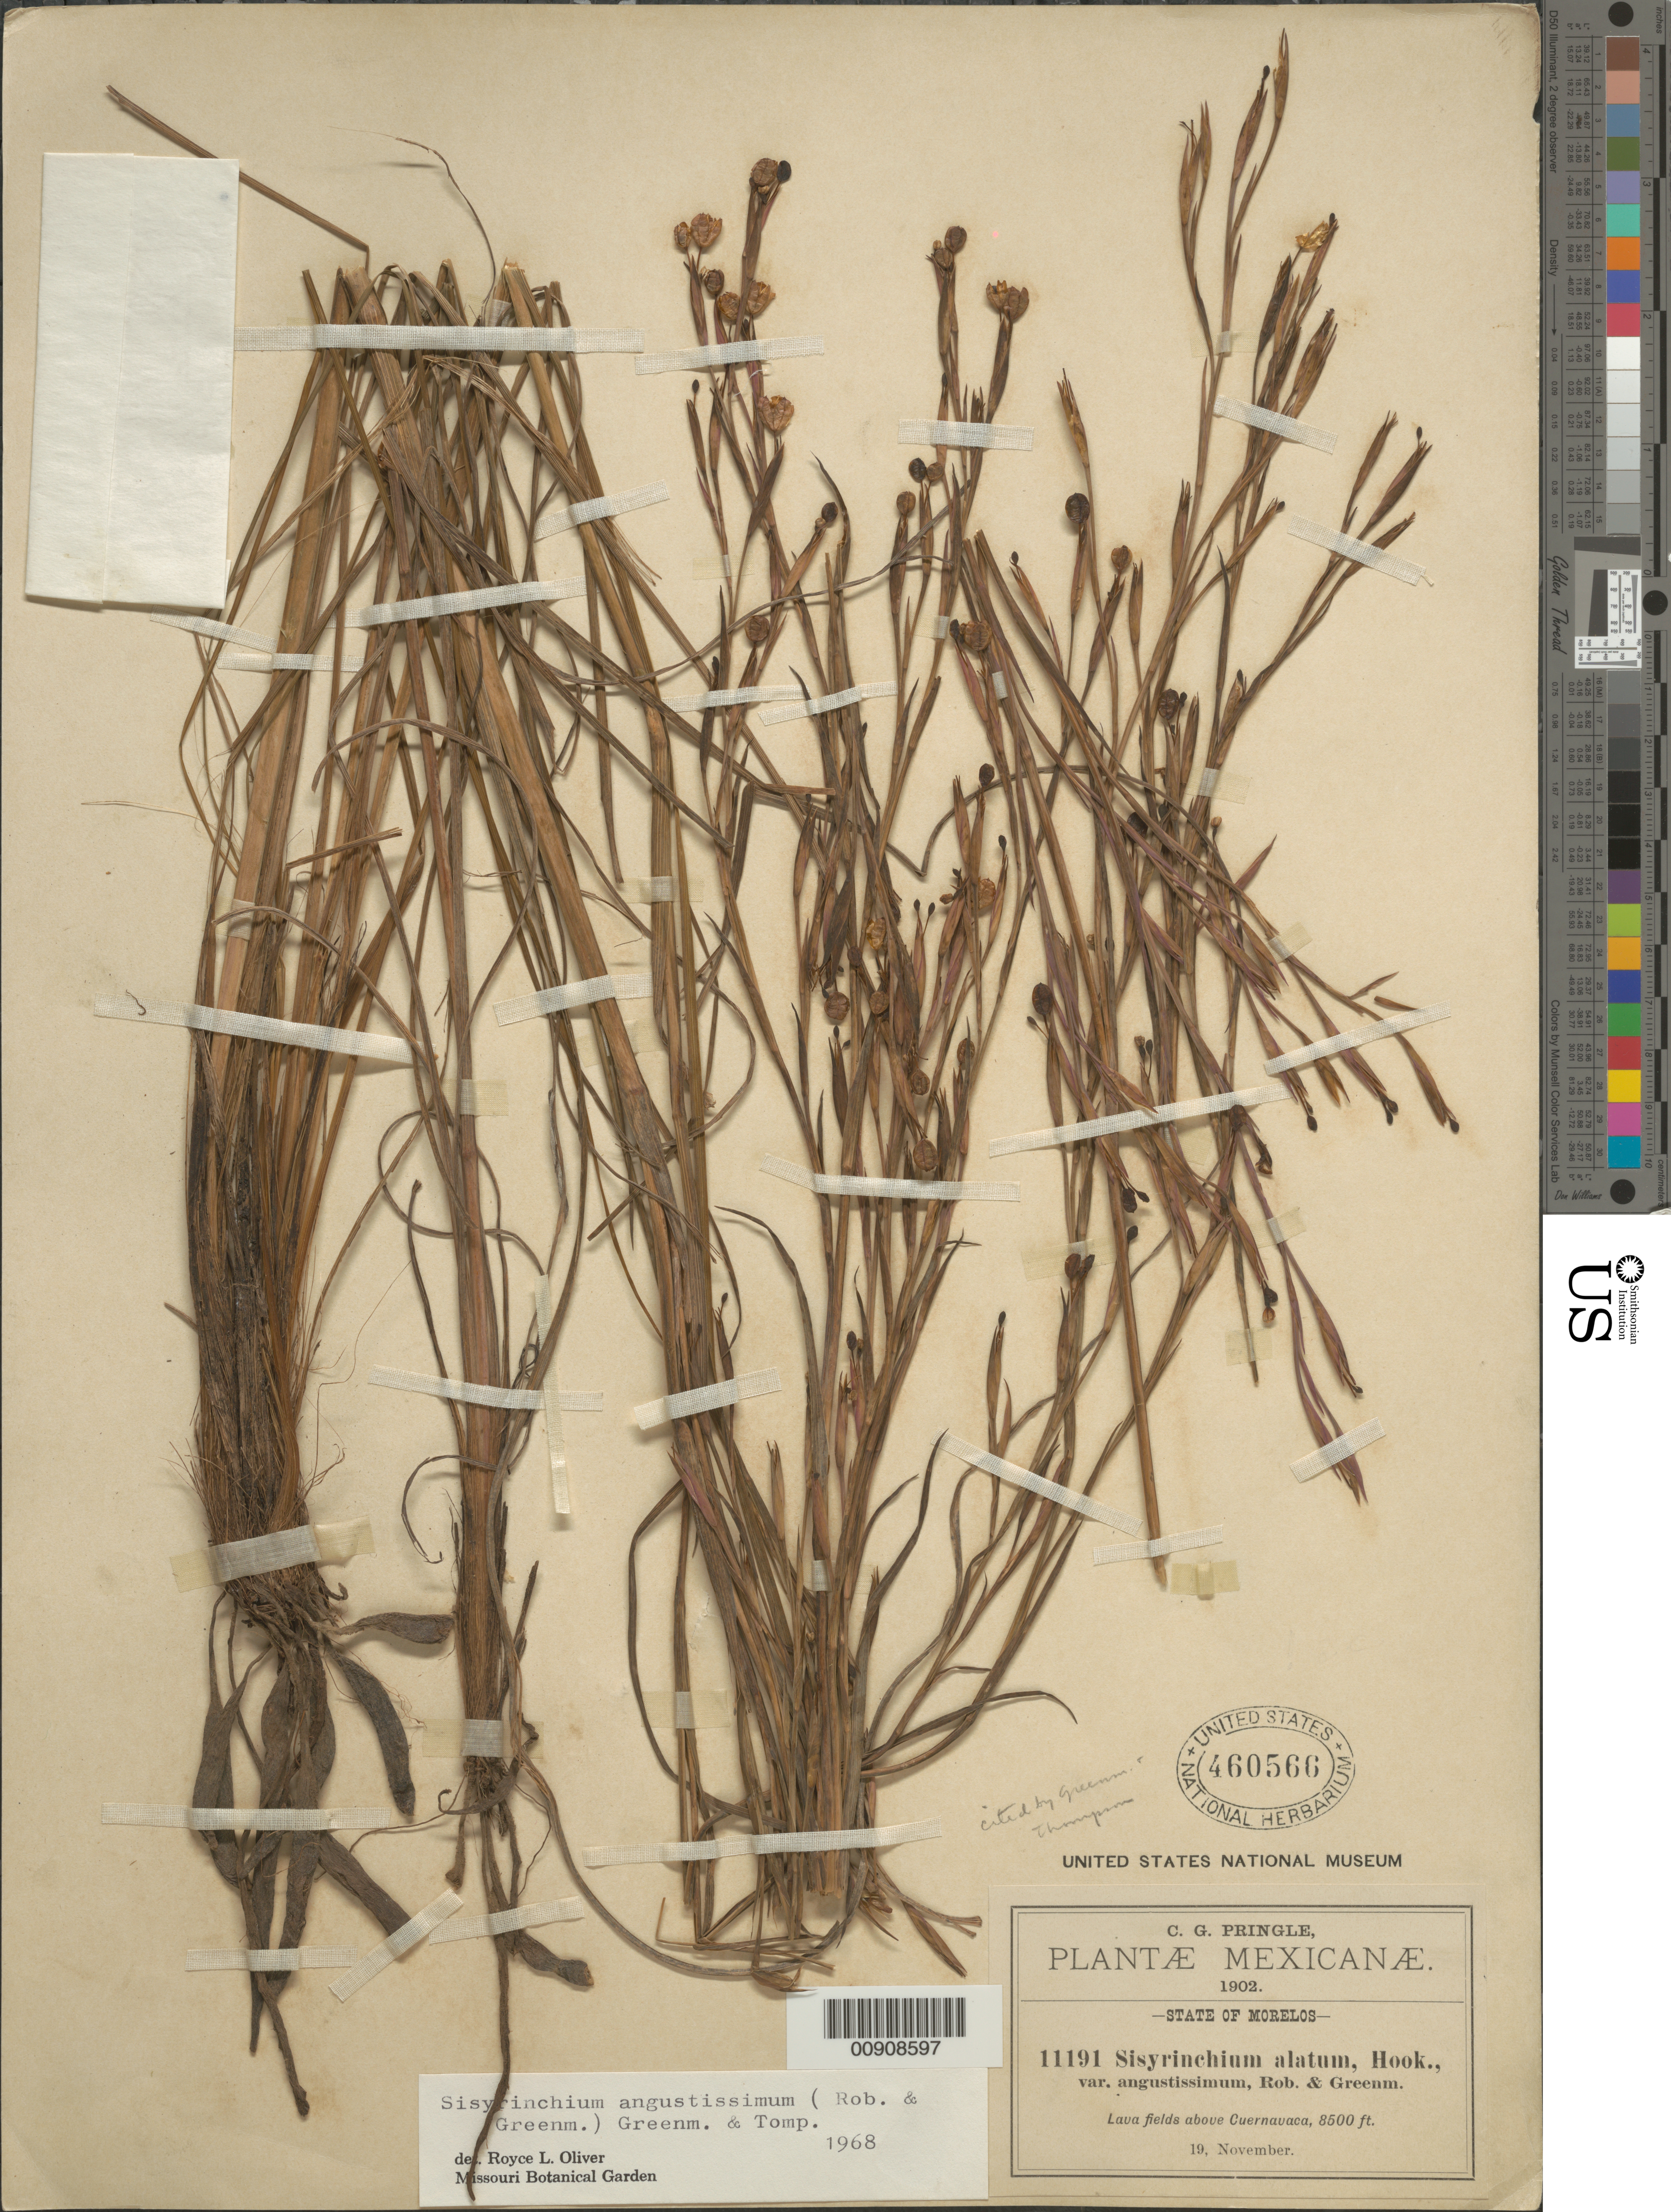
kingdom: Plantae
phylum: Tracheophyta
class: Liliopsida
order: Asparagales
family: Iridaceae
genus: Sisyrinchium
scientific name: Sisyrinchium angustissimum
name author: (B.L. Rob.) Greenm. & C.H. Thomps.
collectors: C. G. Pringle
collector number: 11191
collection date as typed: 19 Nov 1902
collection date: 1902-11-19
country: Mexico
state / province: Morelos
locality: Lava fields above Cuernavaca, State of Morelos.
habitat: Lava fields.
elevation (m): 2591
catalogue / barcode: US 460566